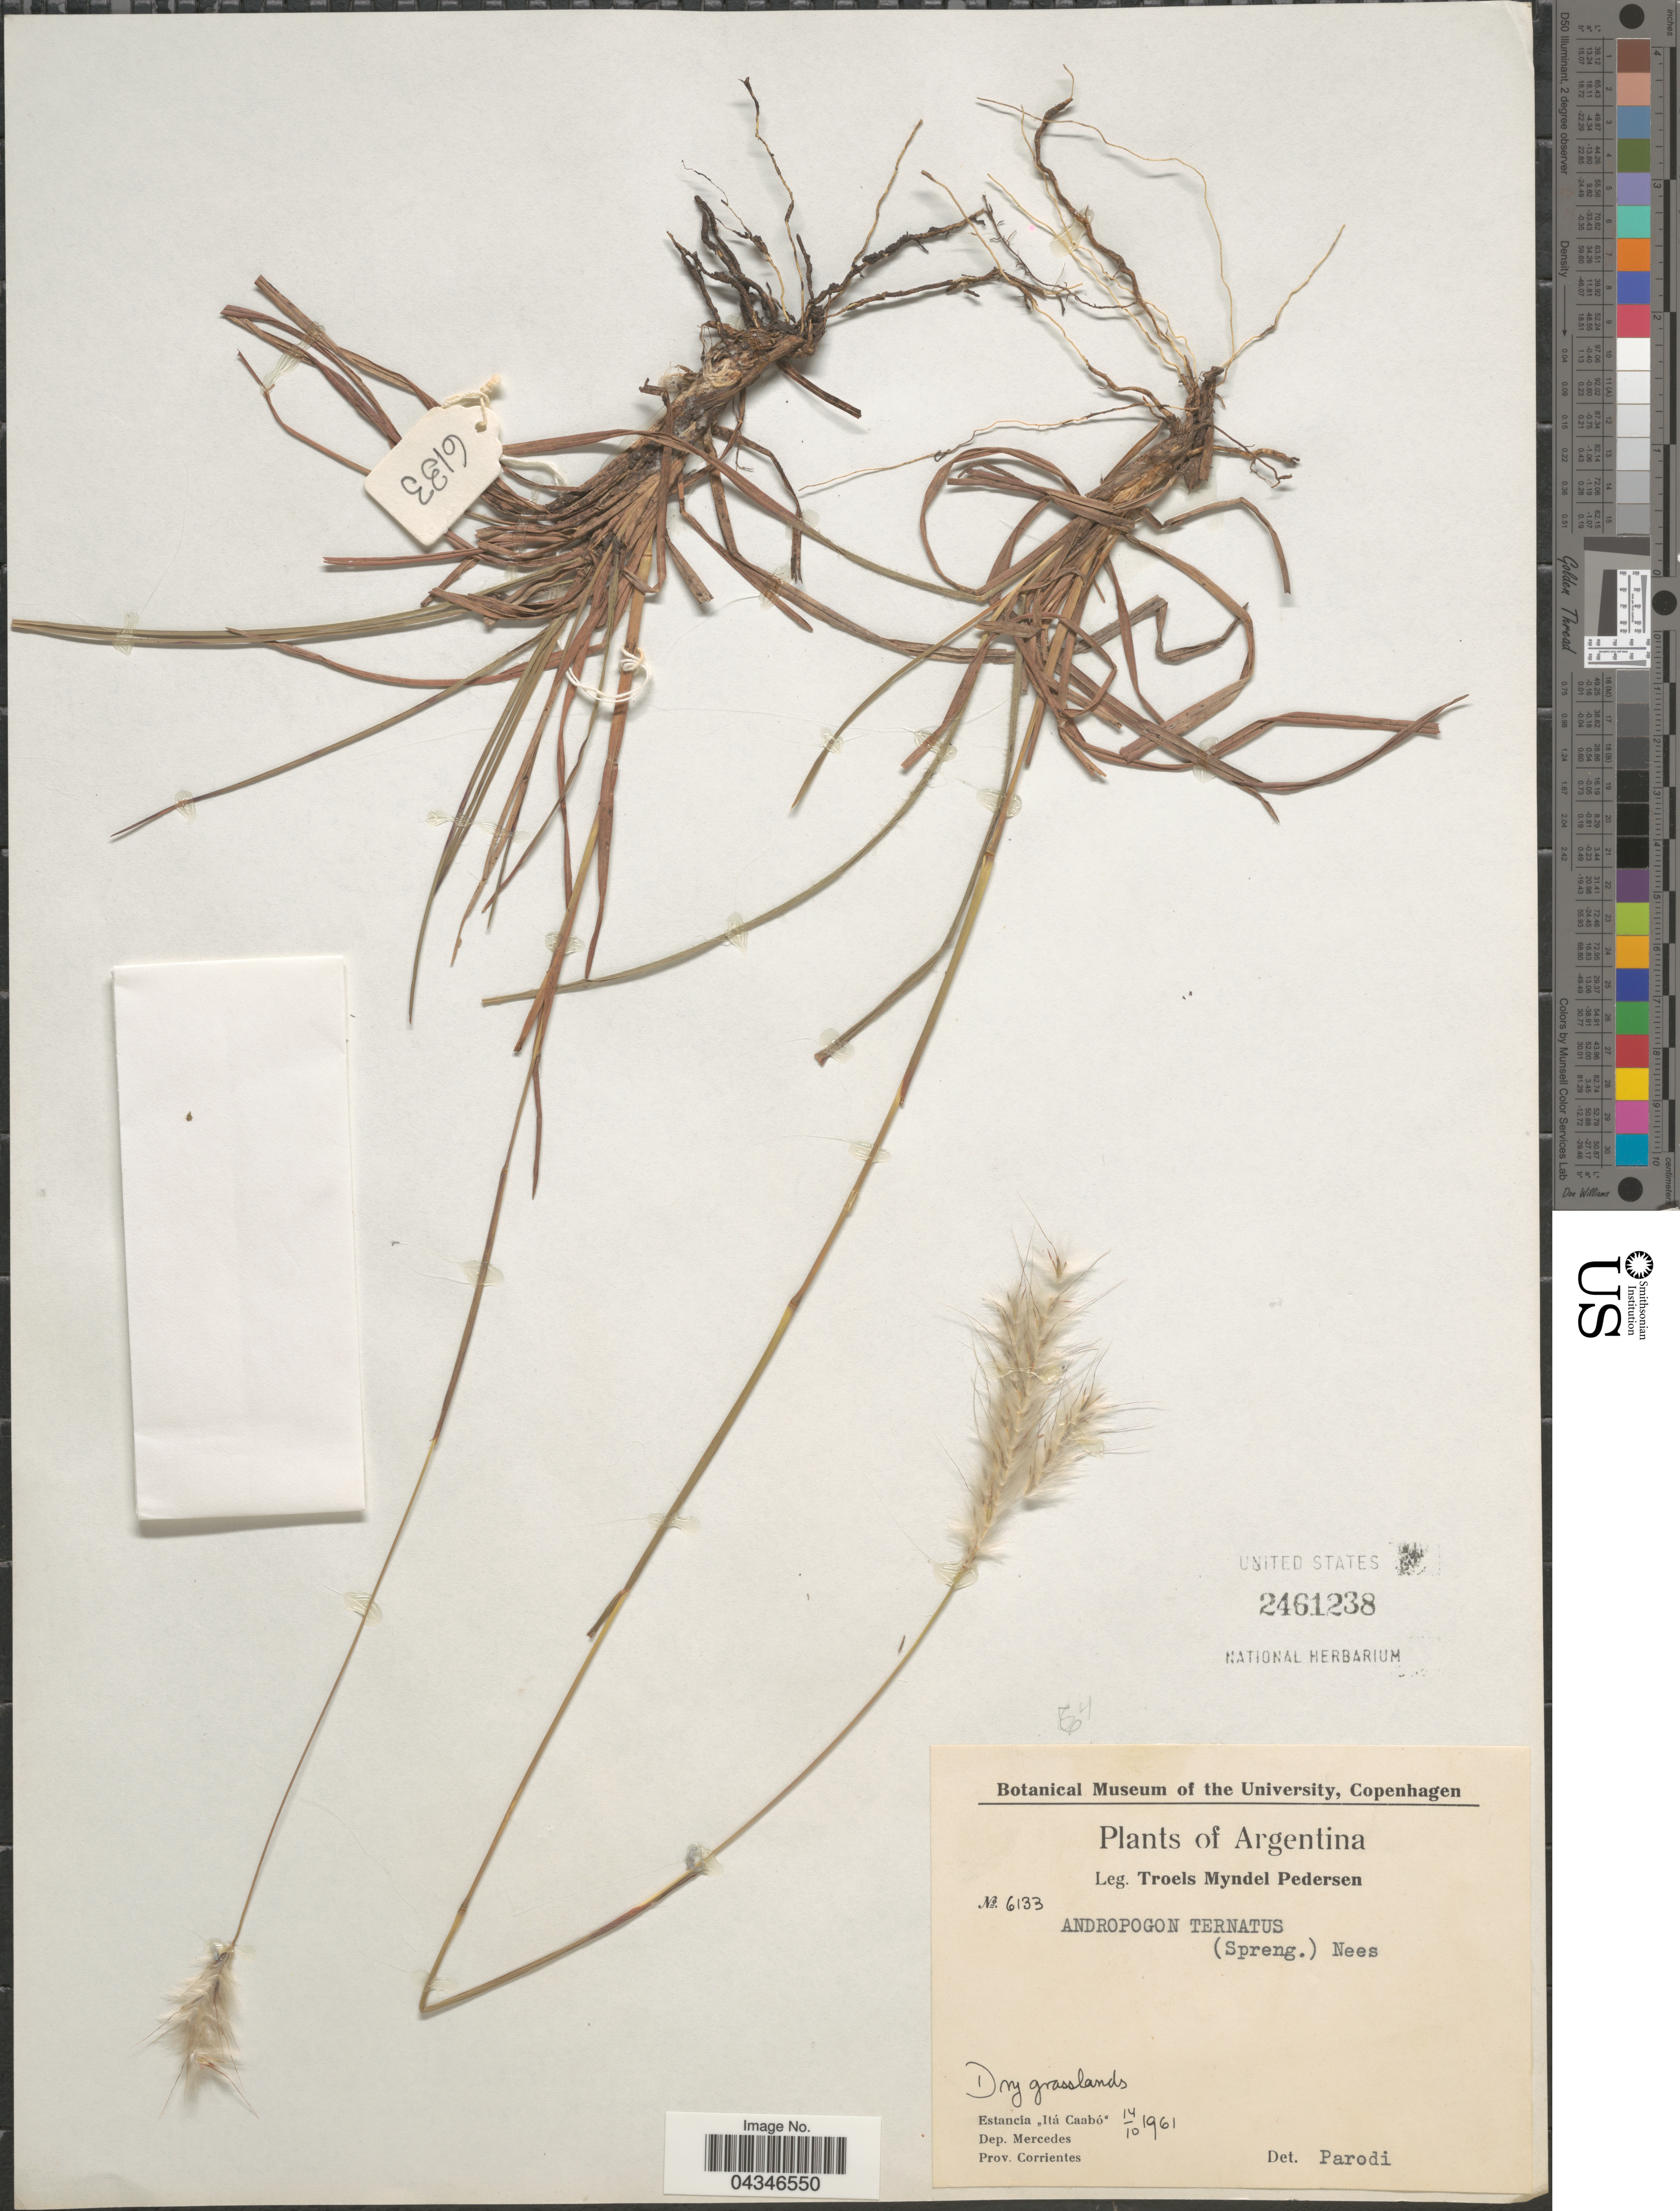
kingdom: Plantae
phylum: Tracheophyta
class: Liliopsida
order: Poales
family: Poaceae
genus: Andropogon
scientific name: Andropogon ternatus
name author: (Spreng.) Nees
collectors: T. Pederson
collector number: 6133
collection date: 1961-10-14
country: Argentina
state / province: Corrientes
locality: Estancia "Itá Caabó". Dep. Mercedes.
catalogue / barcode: US 2461238